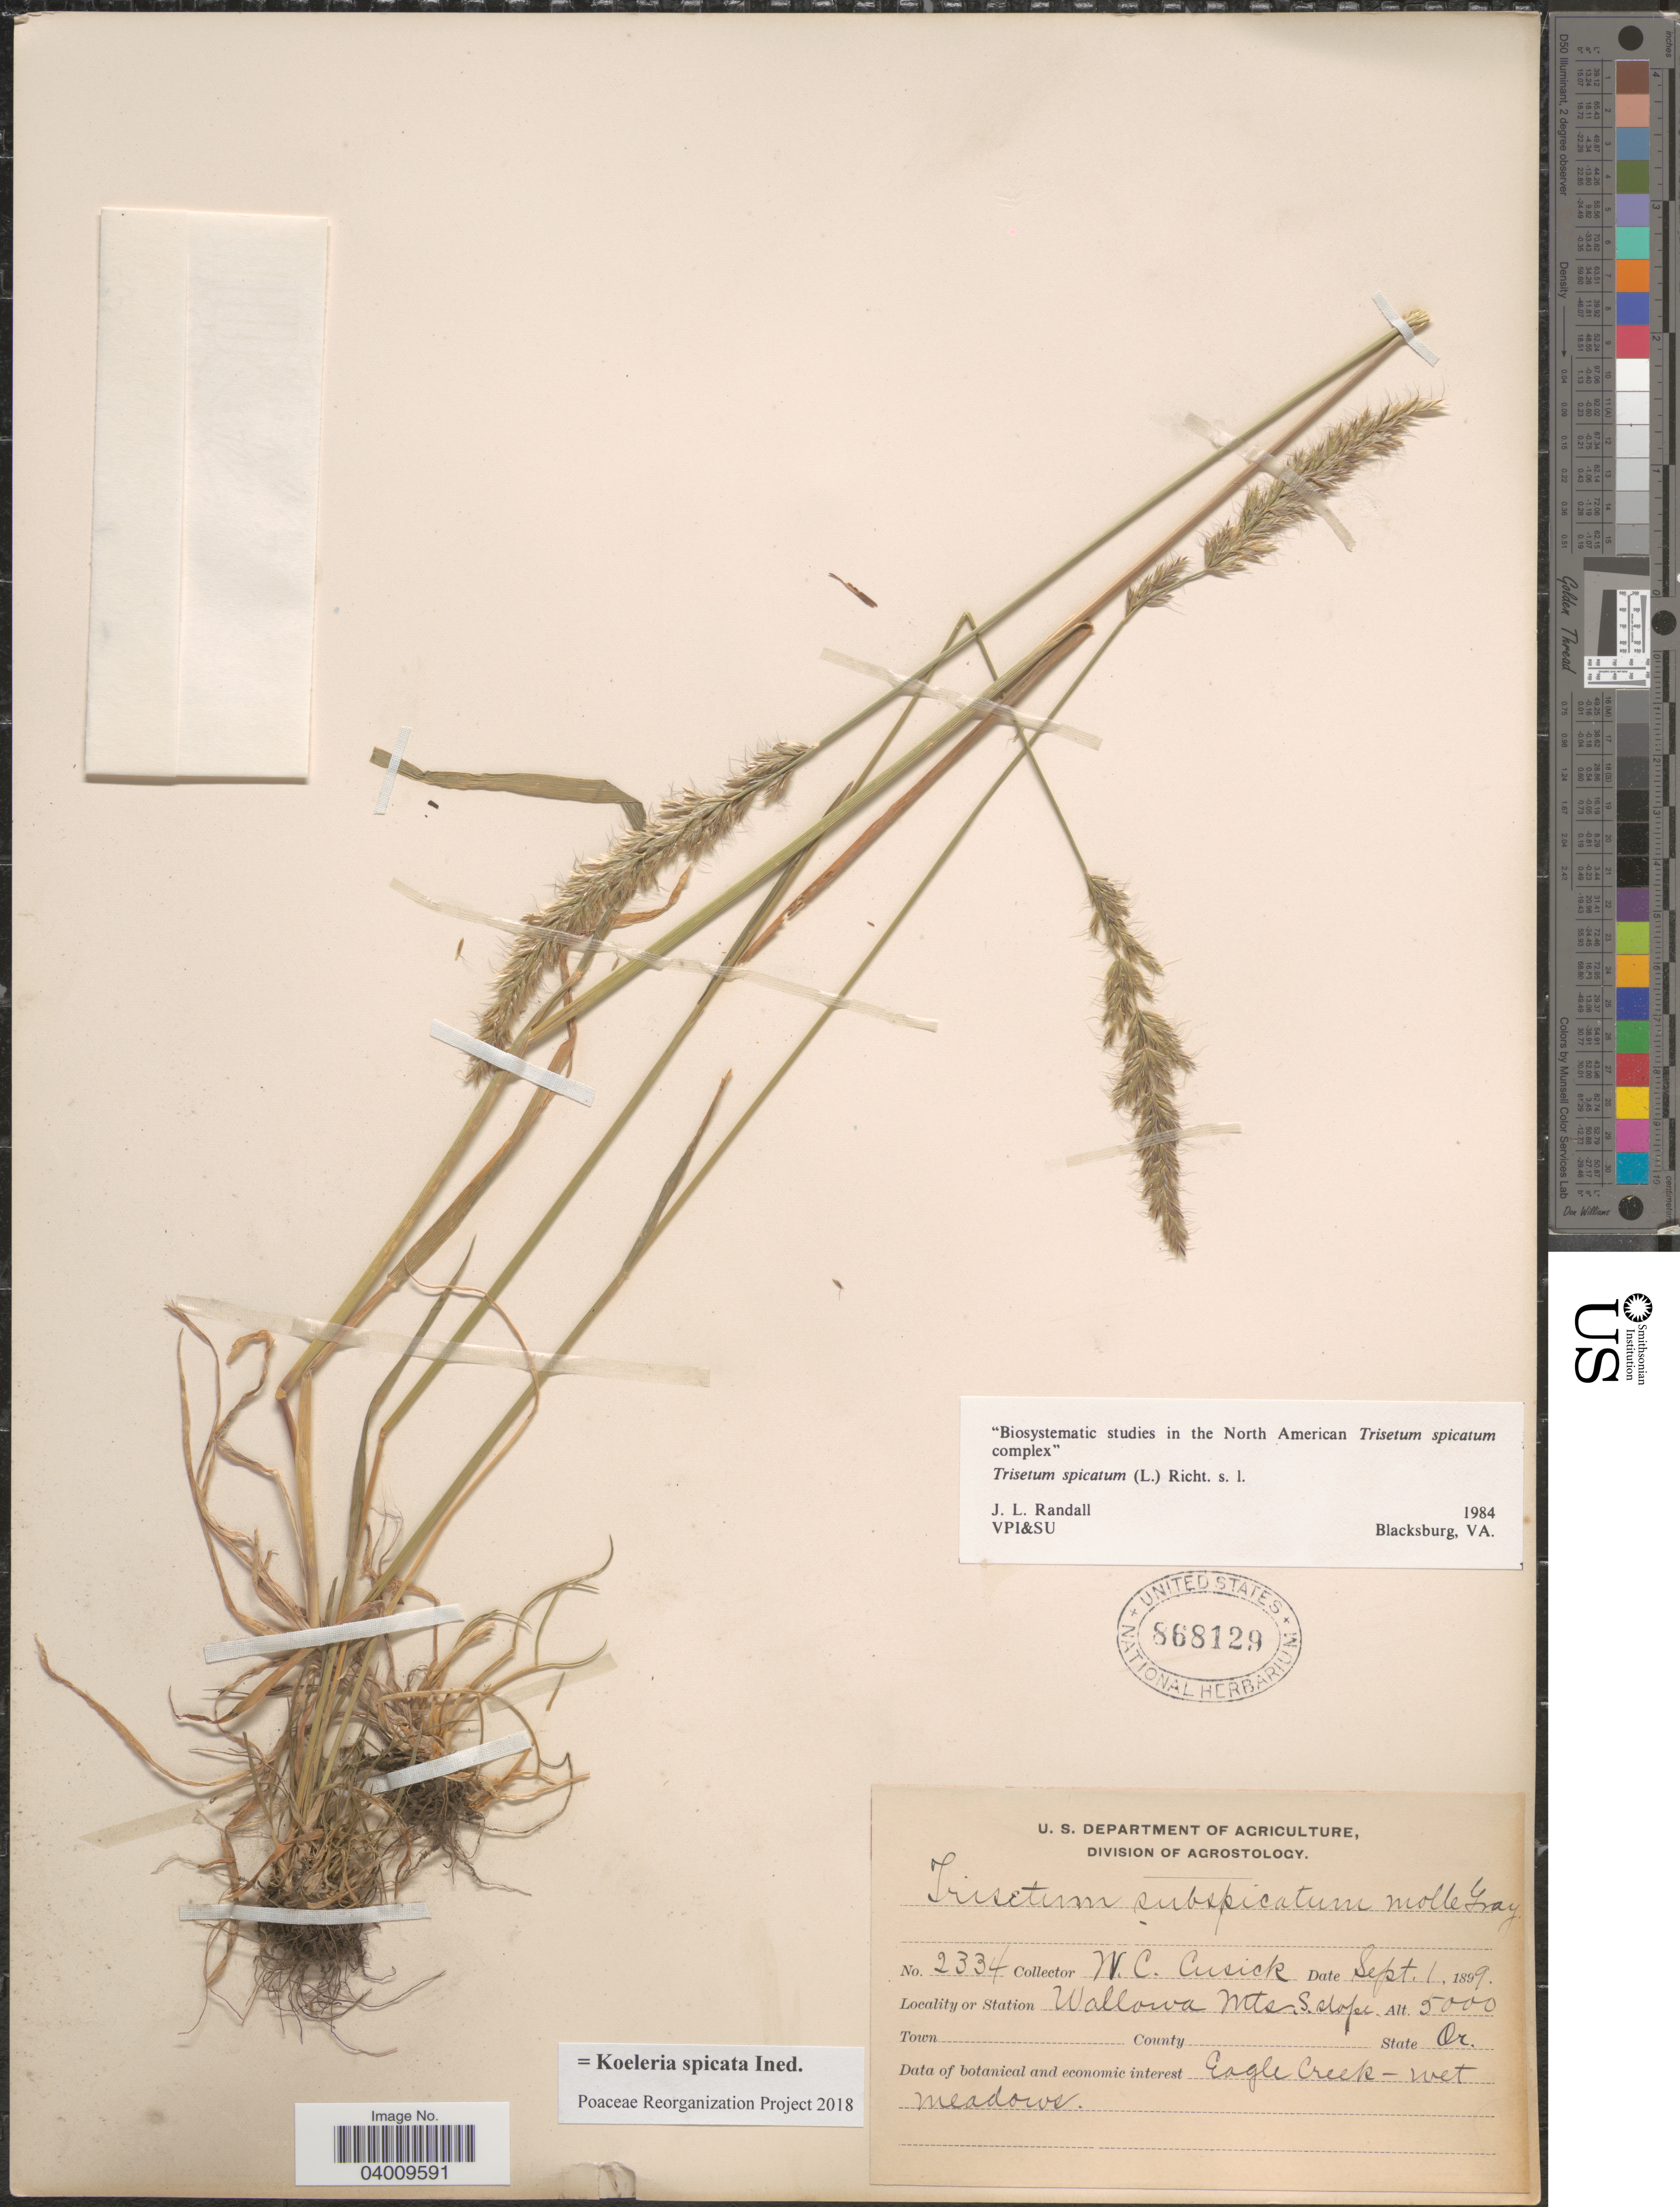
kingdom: Plantae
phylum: Tracheophyta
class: Liliopsida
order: Poales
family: Poaceae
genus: Koeleria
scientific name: Koeleria spicata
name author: (L.) Barberá et al.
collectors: W. C. Cusick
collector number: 2334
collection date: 1899-09-01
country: United States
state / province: Oregon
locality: Station Wallowa Mts. S.slope.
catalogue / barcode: US 868129